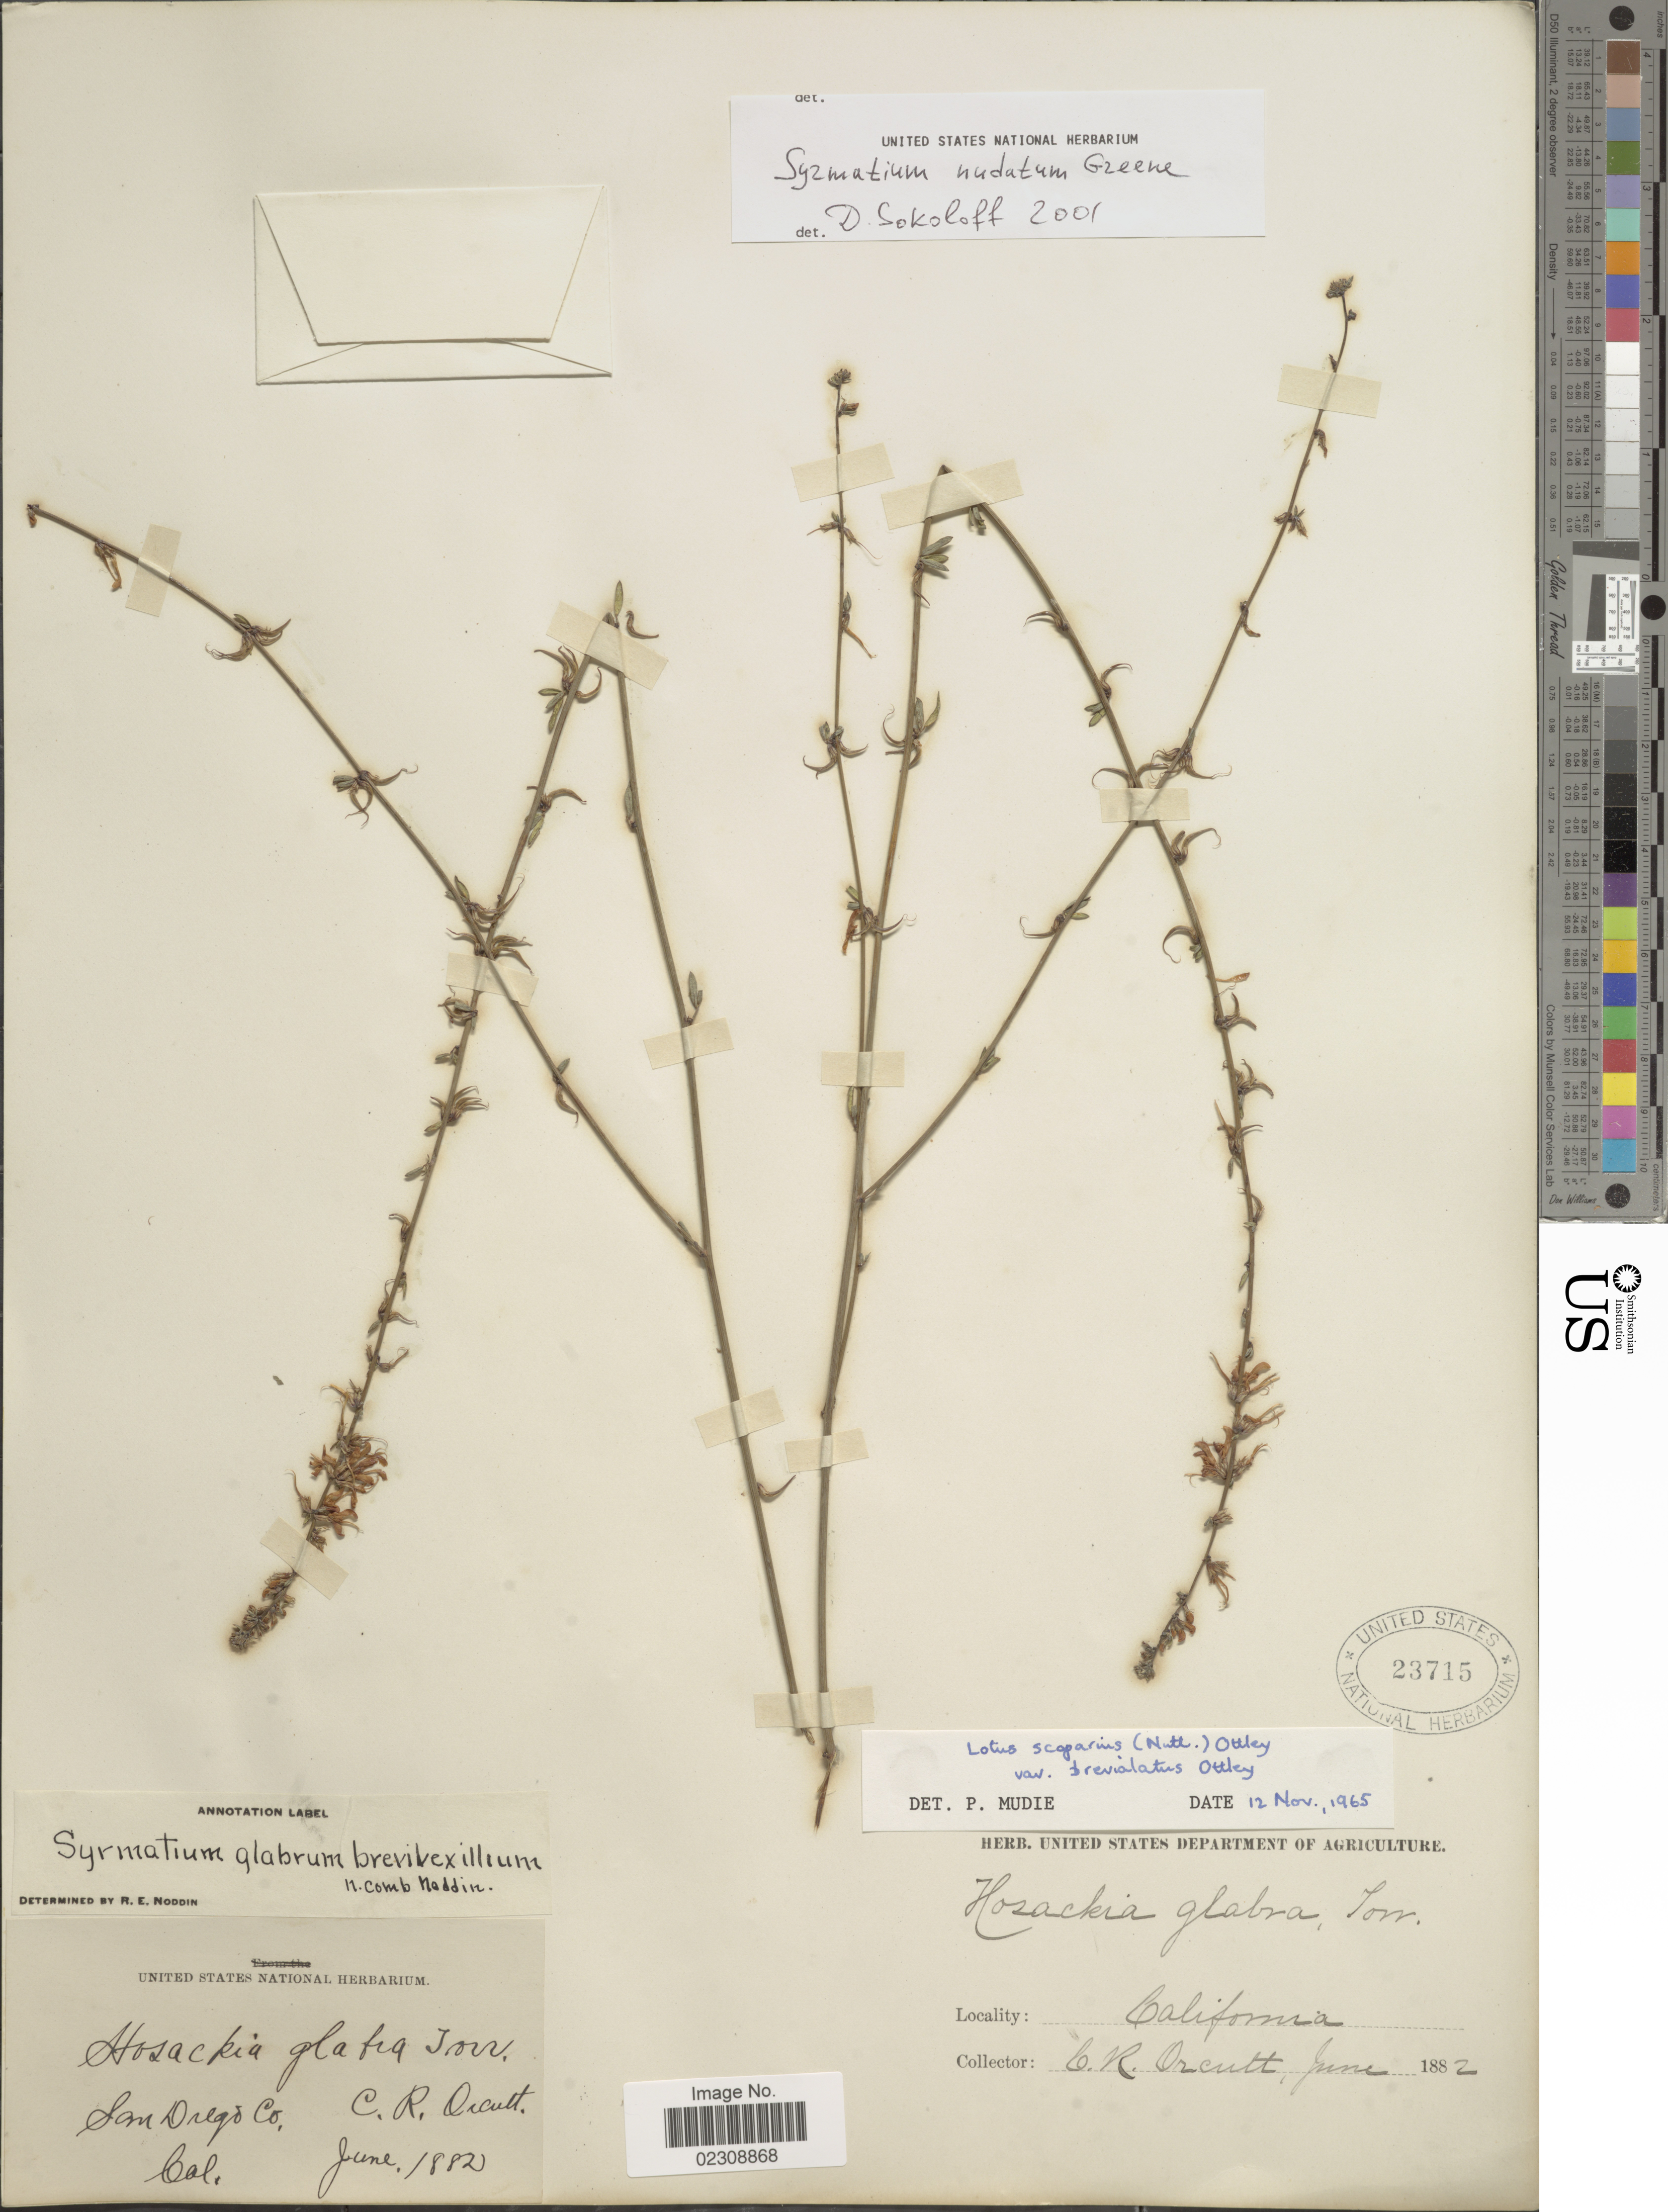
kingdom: Plantae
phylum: Tracheophyta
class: Magnoliopsida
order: Fabales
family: Fabaceae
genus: Syrmatium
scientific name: Syrmatium nudatum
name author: Greene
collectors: C. R. Orcutt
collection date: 1882-06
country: United States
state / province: California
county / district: San Diego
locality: San Diego Co.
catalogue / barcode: US 23715